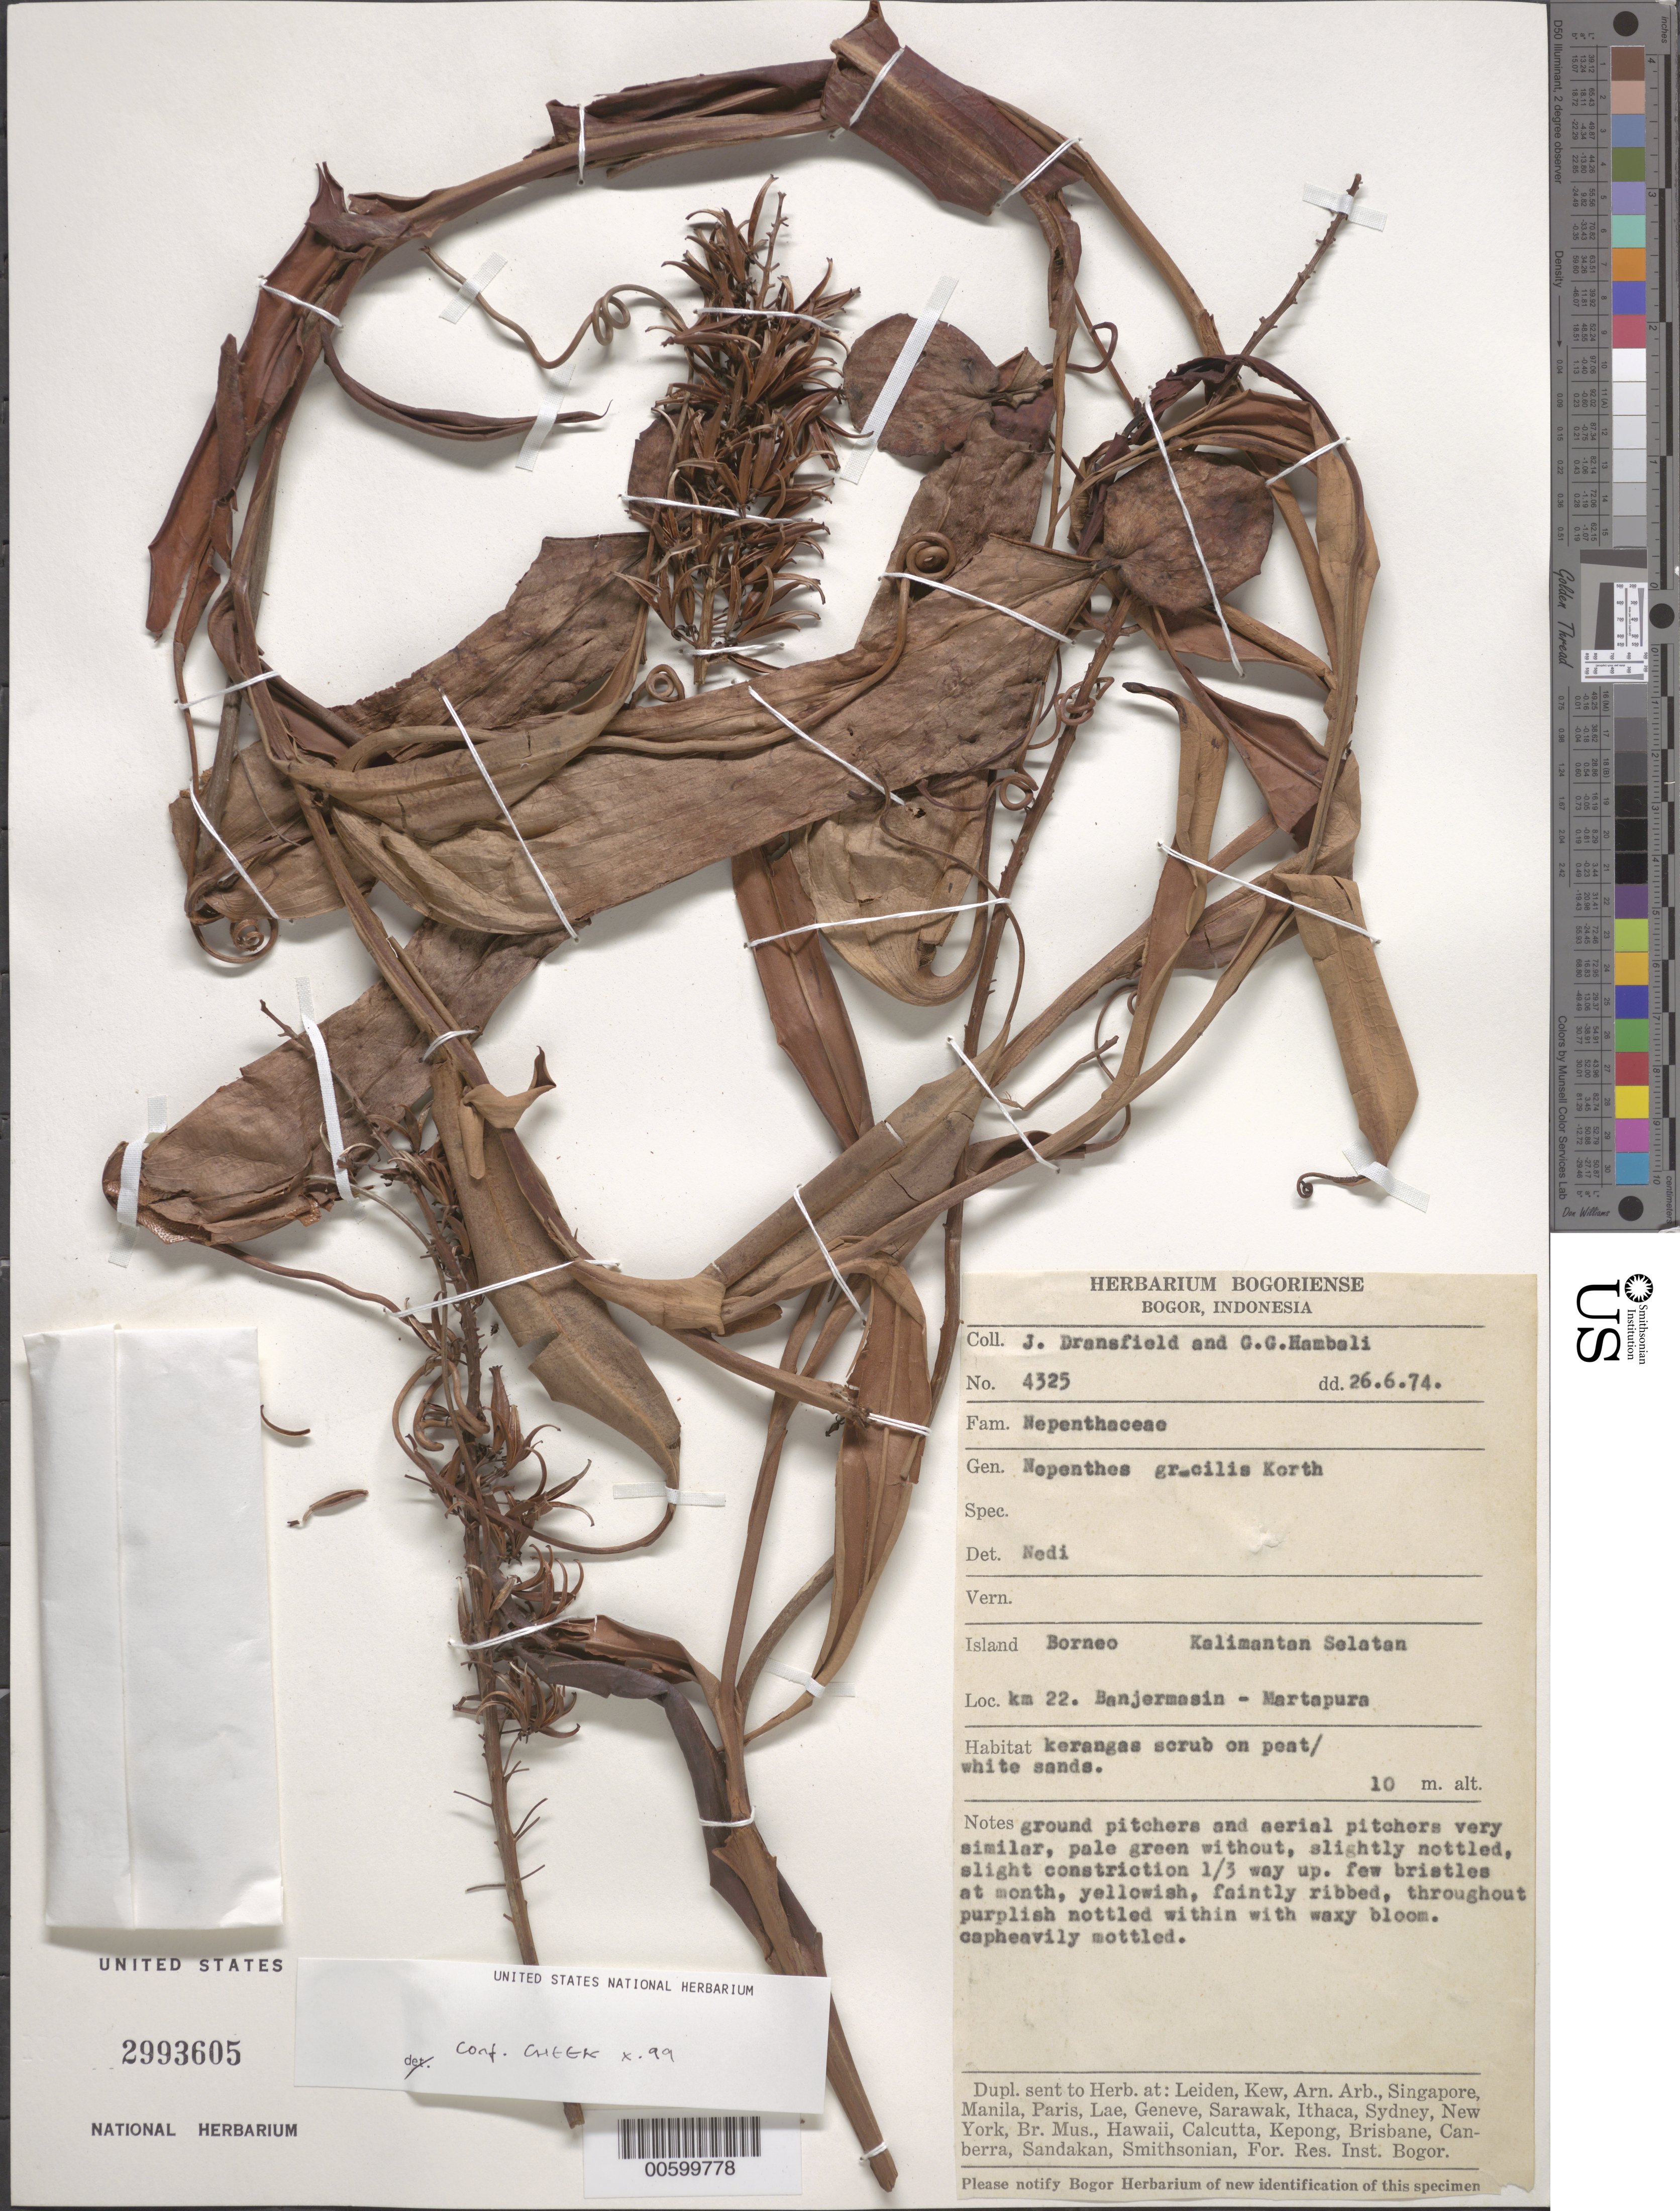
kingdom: Plantae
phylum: Tracheophyta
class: Magnoliopsida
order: Caryophyllales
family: Nepenthaceae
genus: Nepenthes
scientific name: Nepenthes gracilis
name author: Korth.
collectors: J. Dransfield & G. Hambali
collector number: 4325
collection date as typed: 26 Jun 1974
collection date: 1974-06-26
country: Indonesia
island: Borneo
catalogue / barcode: US 2993605